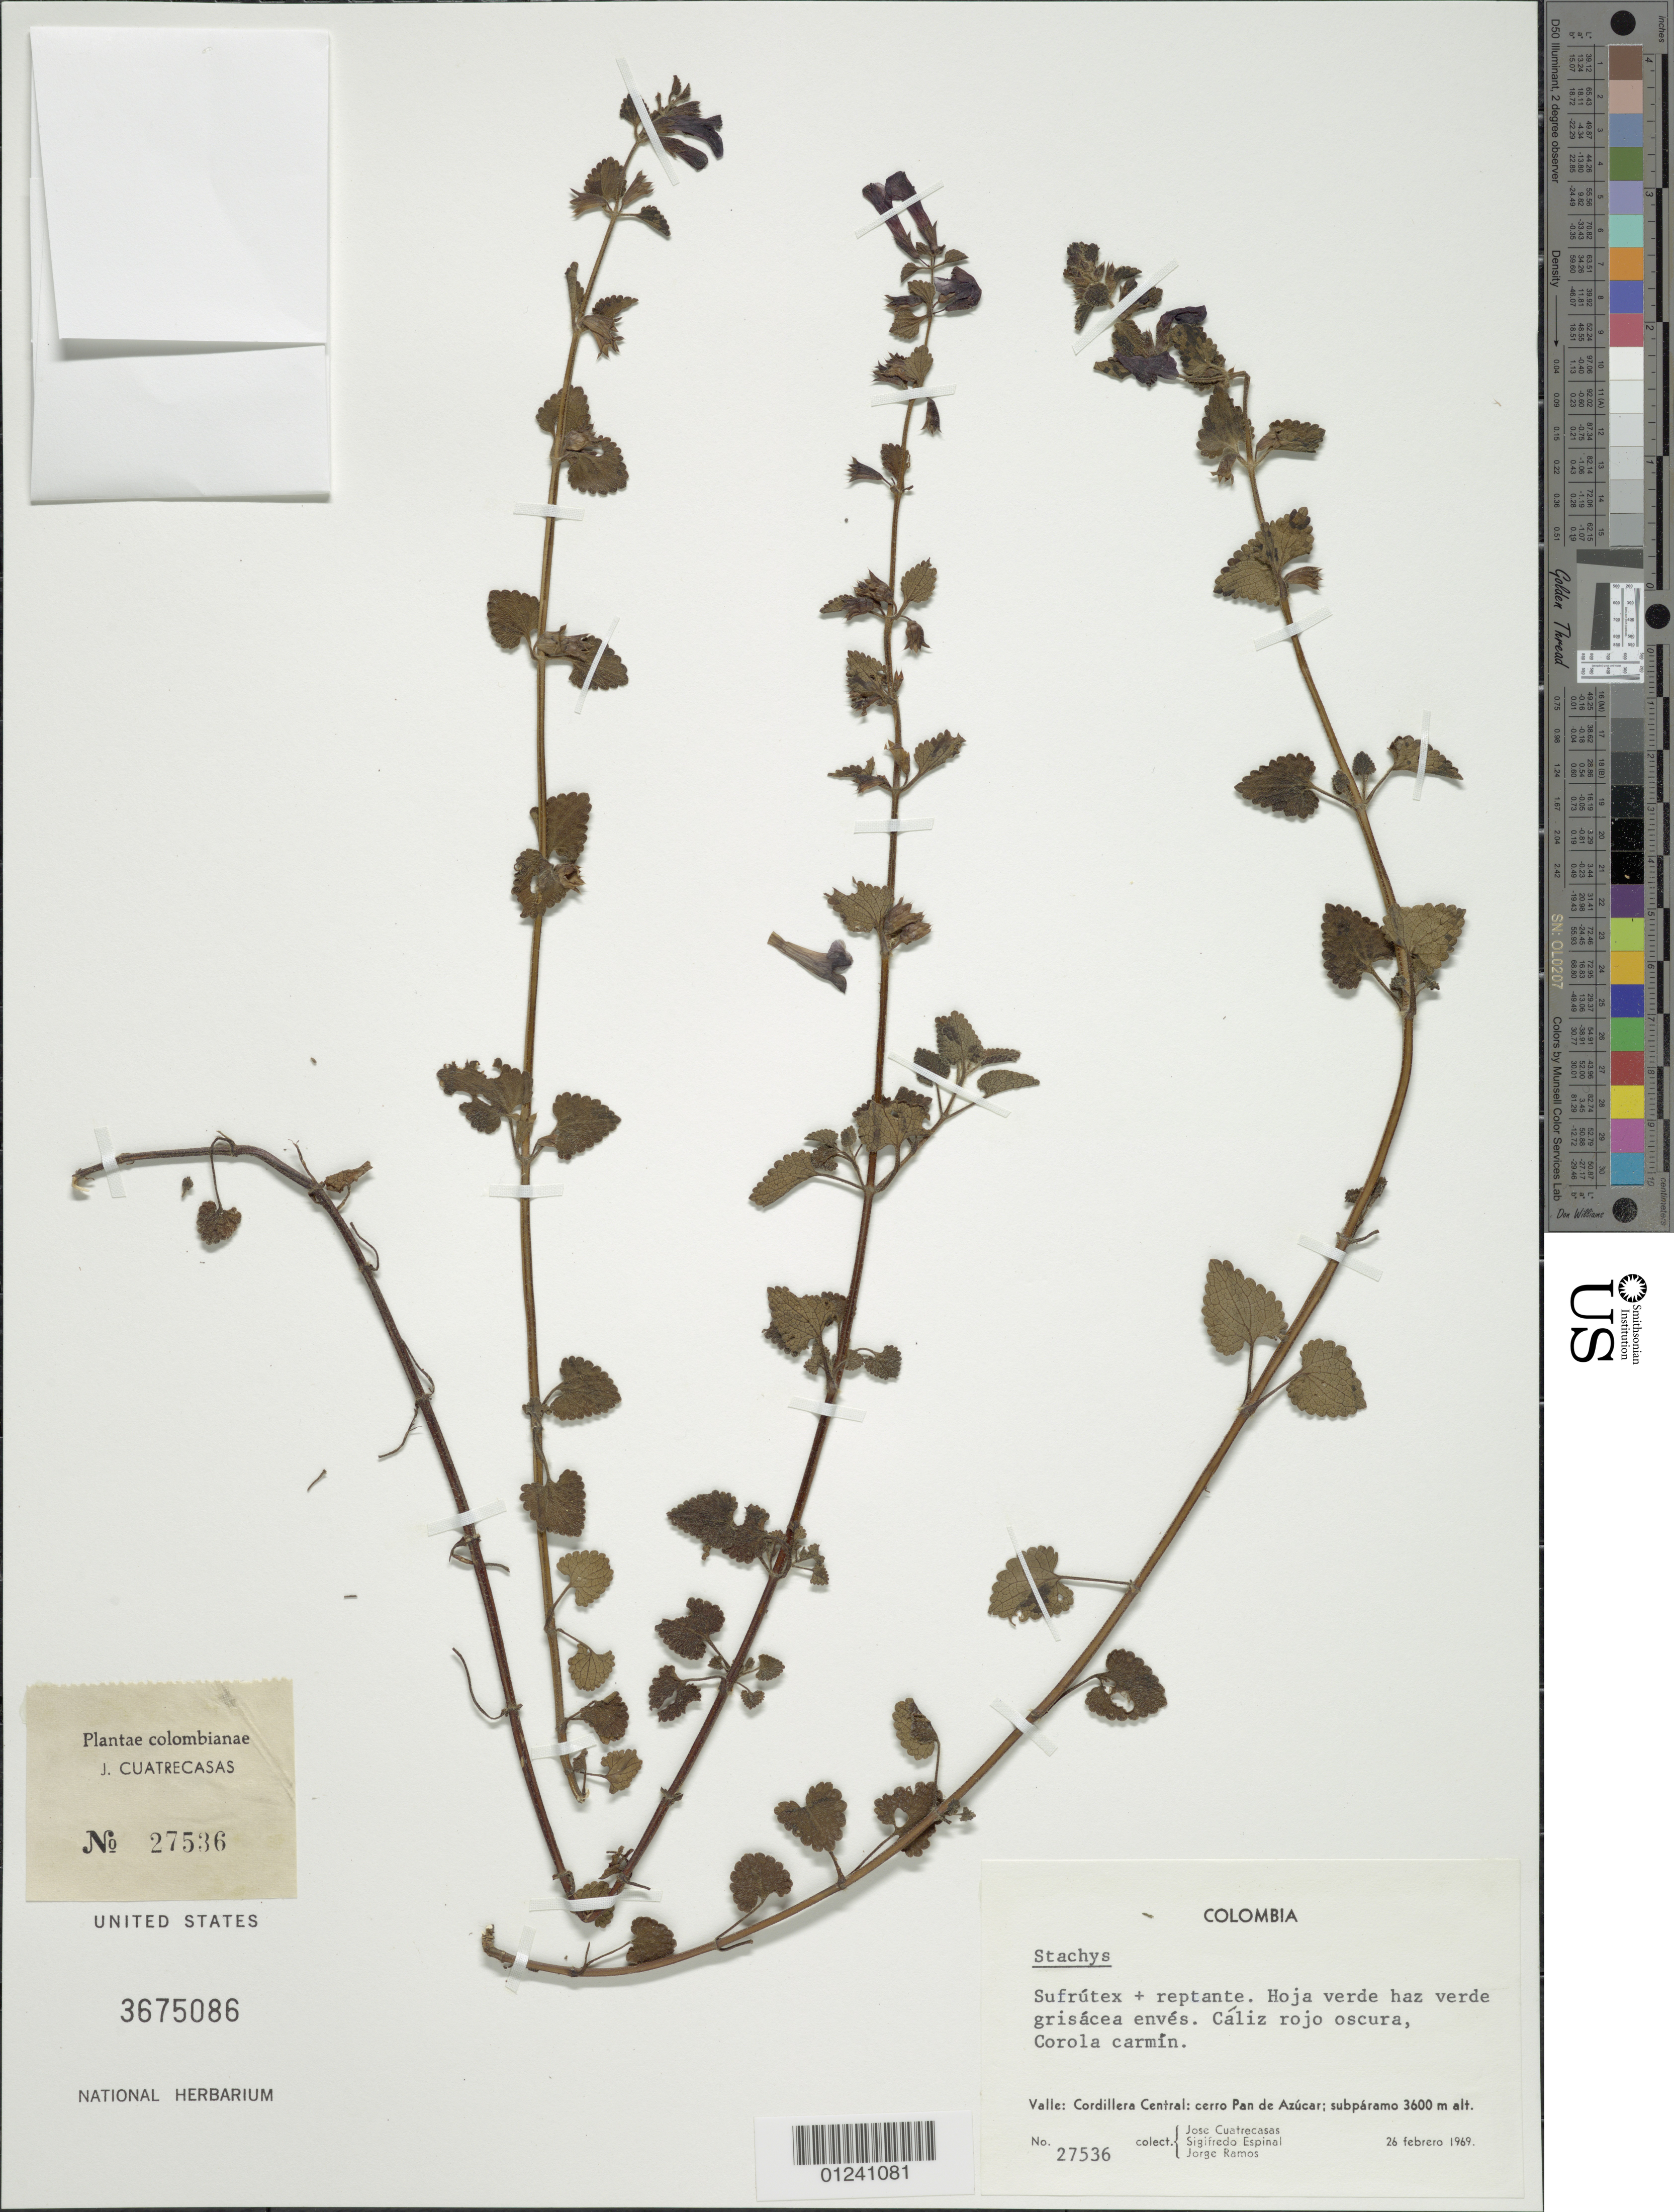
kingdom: Plantae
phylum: Tracheophyta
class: Magnoliopsida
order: Lamiales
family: Lamiaceae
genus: Stachys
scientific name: Stachys sp.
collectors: J. Cuatrecasas, L. S. Espinal & J. E. Ramos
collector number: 27536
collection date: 1969-02-26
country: Colombia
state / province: Valle del Cauca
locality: Cordillera Central: cerro Pan de Azúcar.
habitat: subparamo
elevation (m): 3600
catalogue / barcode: US 3675086